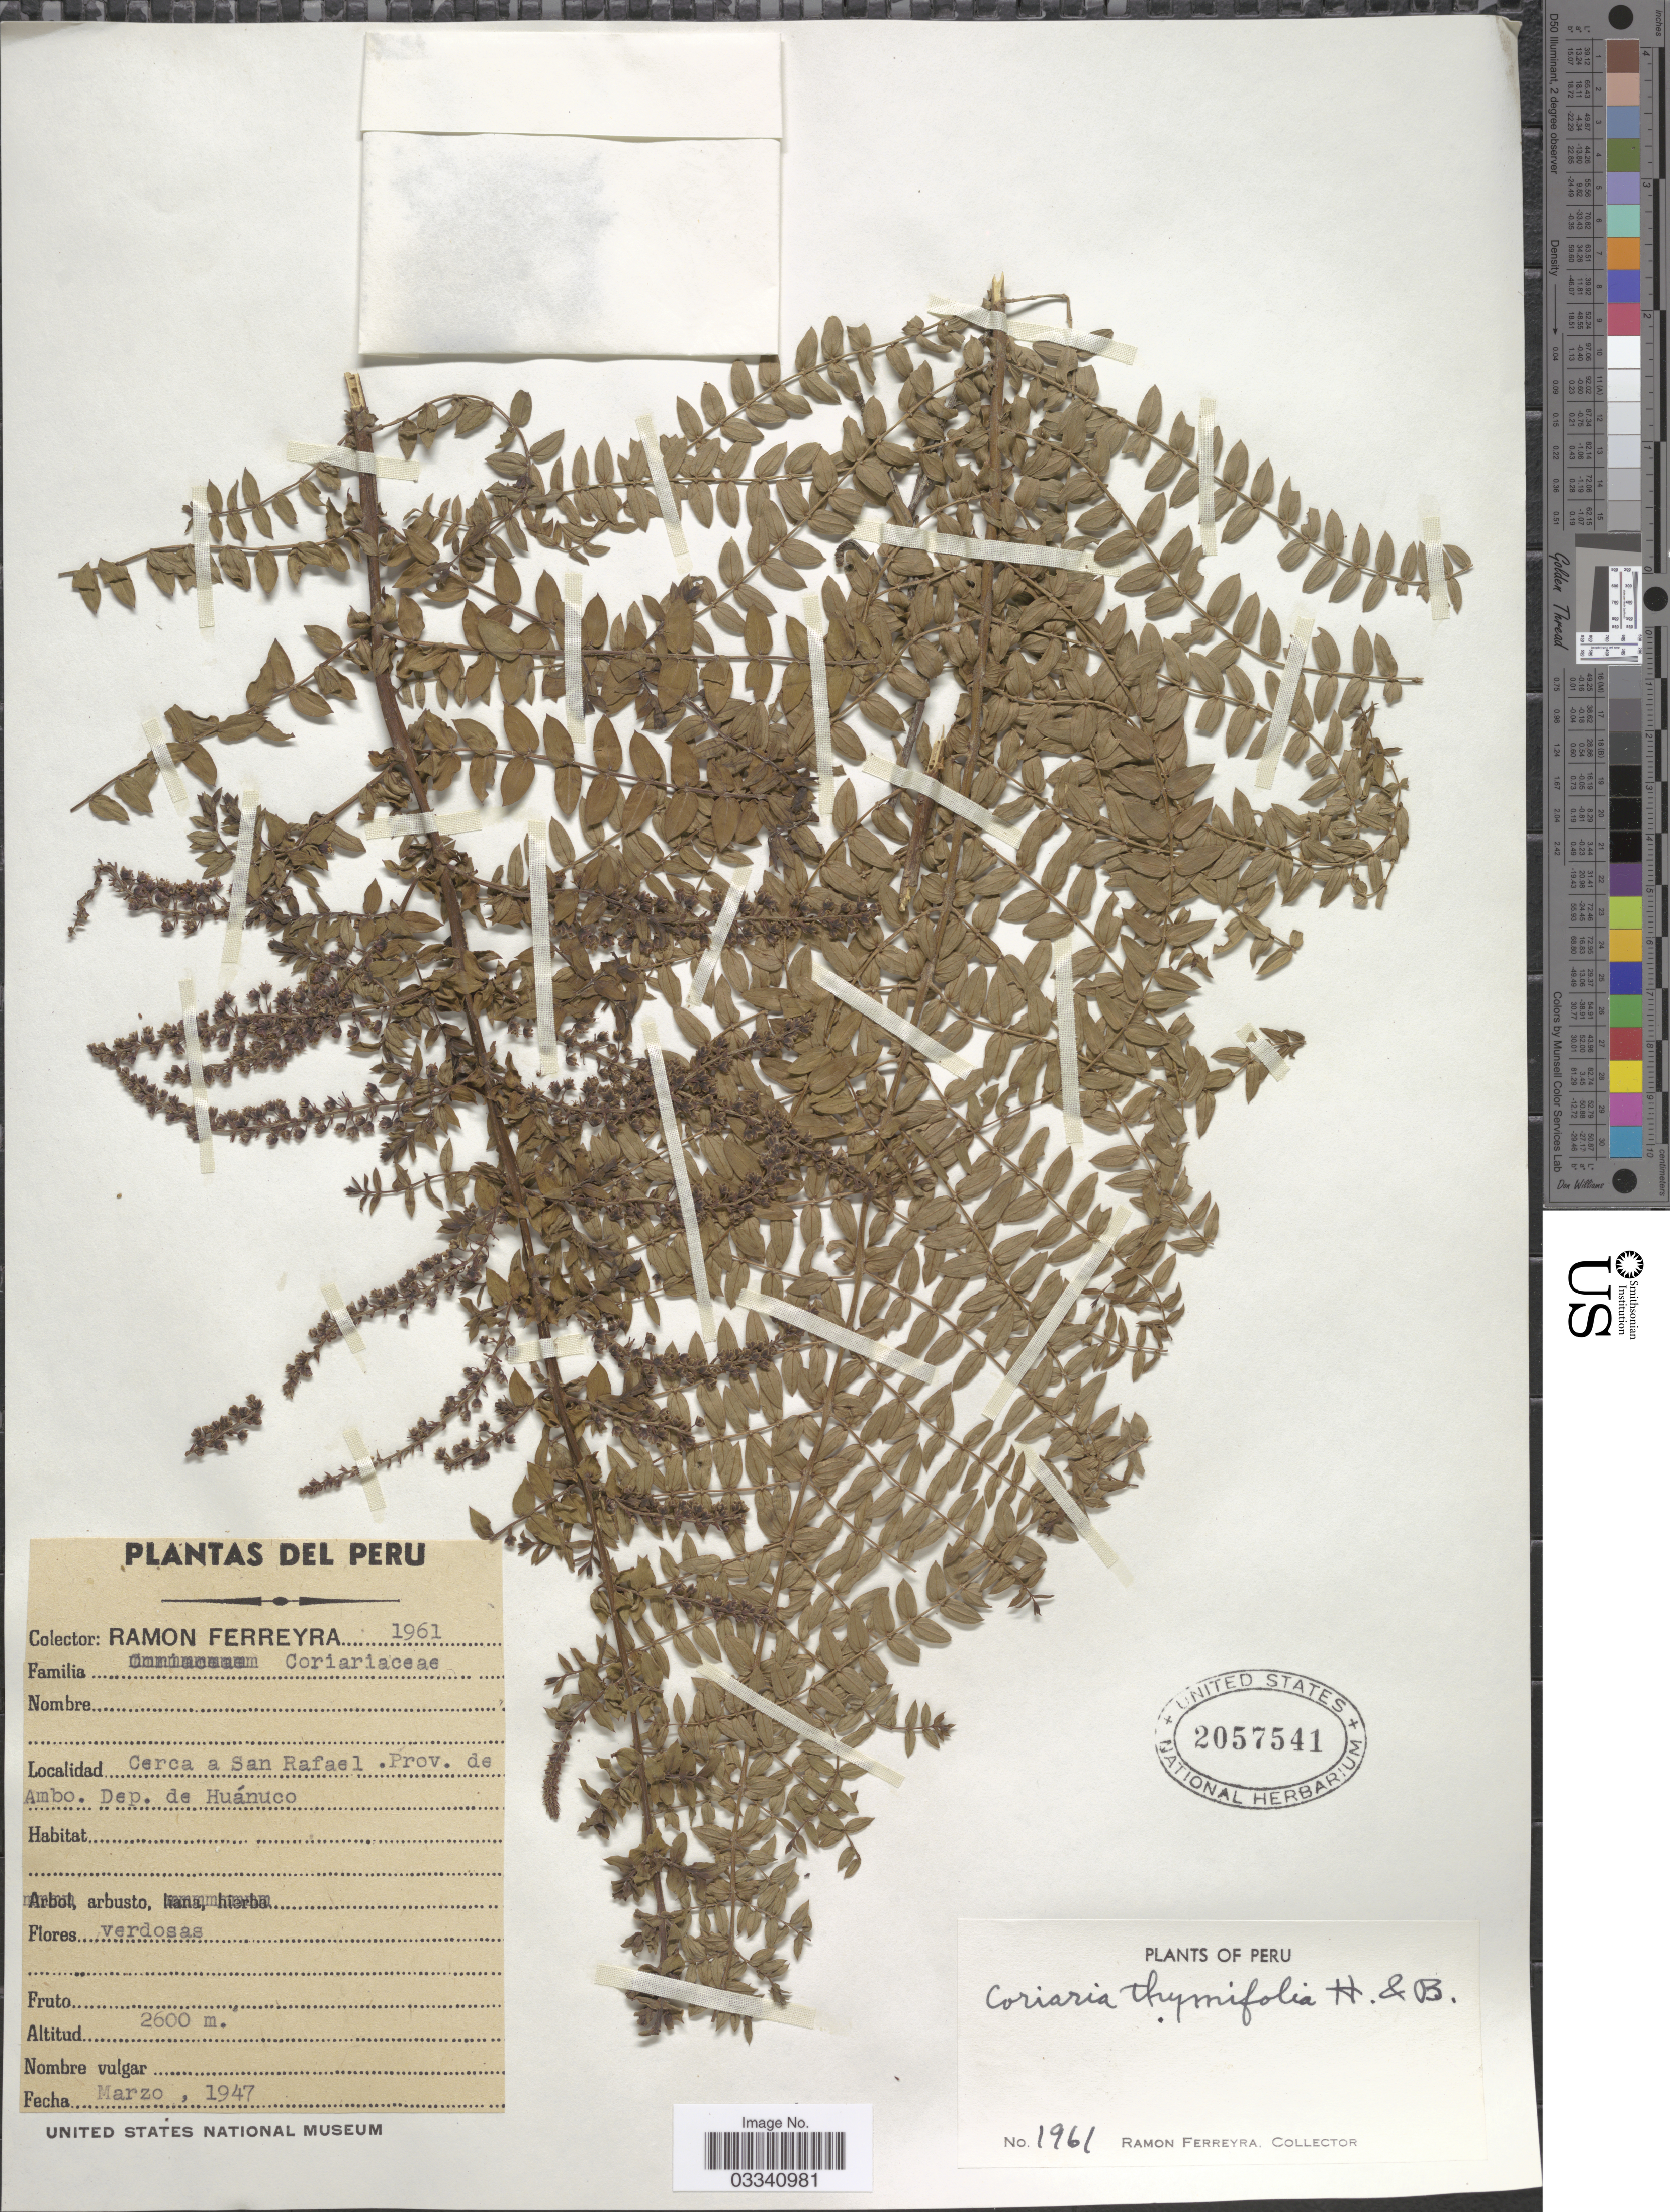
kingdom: Plantae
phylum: Tracheophyta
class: Magnoliopsida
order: Cucurbitales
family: Coriariaceae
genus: Coriaria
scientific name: Coriaria ruscifolia subsp. microphylla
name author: (Poir.) L.E. Skog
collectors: R. A. Ferreyra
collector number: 1961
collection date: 1947-03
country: Peru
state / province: Huánuco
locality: Cerca a San Rafael. Prov. de Ambo. Dep. de Huánuco.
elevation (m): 2600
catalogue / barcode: US 2057541